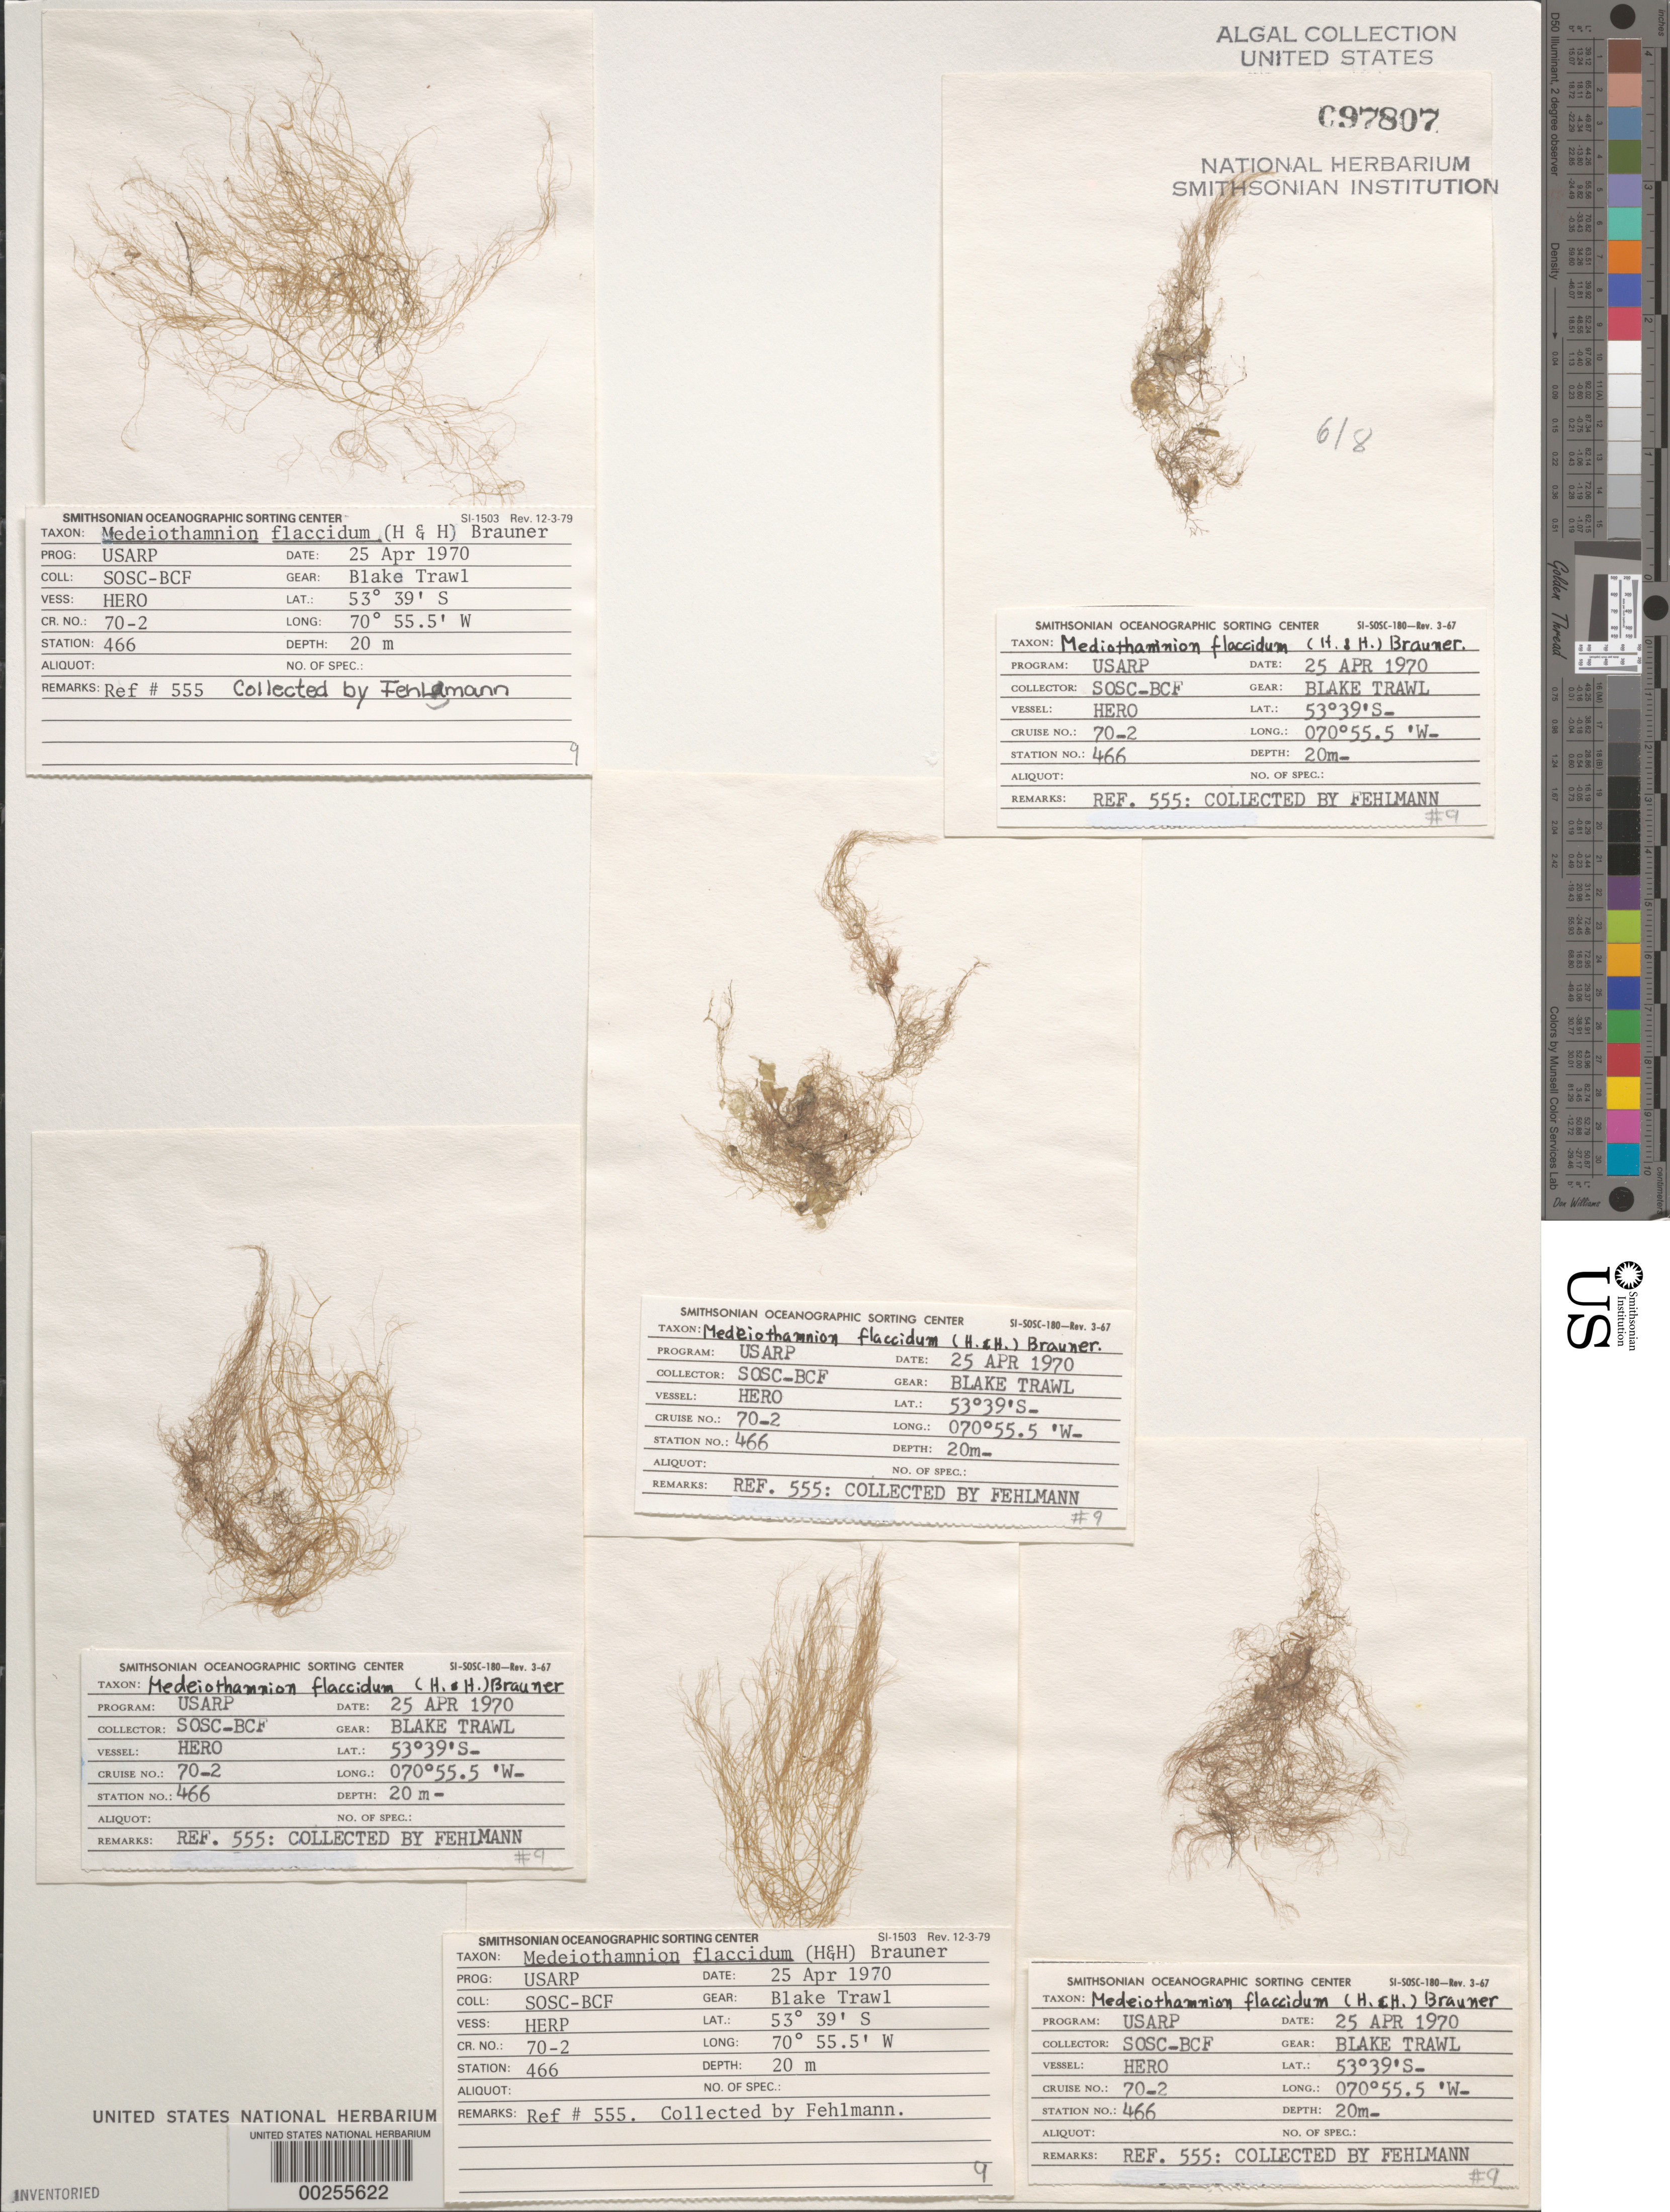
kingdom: Plantae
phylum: Rhodophyta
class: Florideophyceae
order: Ceramiales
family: Wrangeliaceae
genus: Medeiothamnion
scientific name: Medeiothamnion flaccidum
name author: (Hooker f. & Harvey) J.F.Brauner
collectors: H. Fehlmann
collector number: Station 466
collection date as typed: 25 Apr 1970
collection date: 1970-04-25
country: Chile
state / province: Magallanes y de la Antártica Chilena (XII)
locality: Punta Arenas area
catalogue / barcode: US 97807